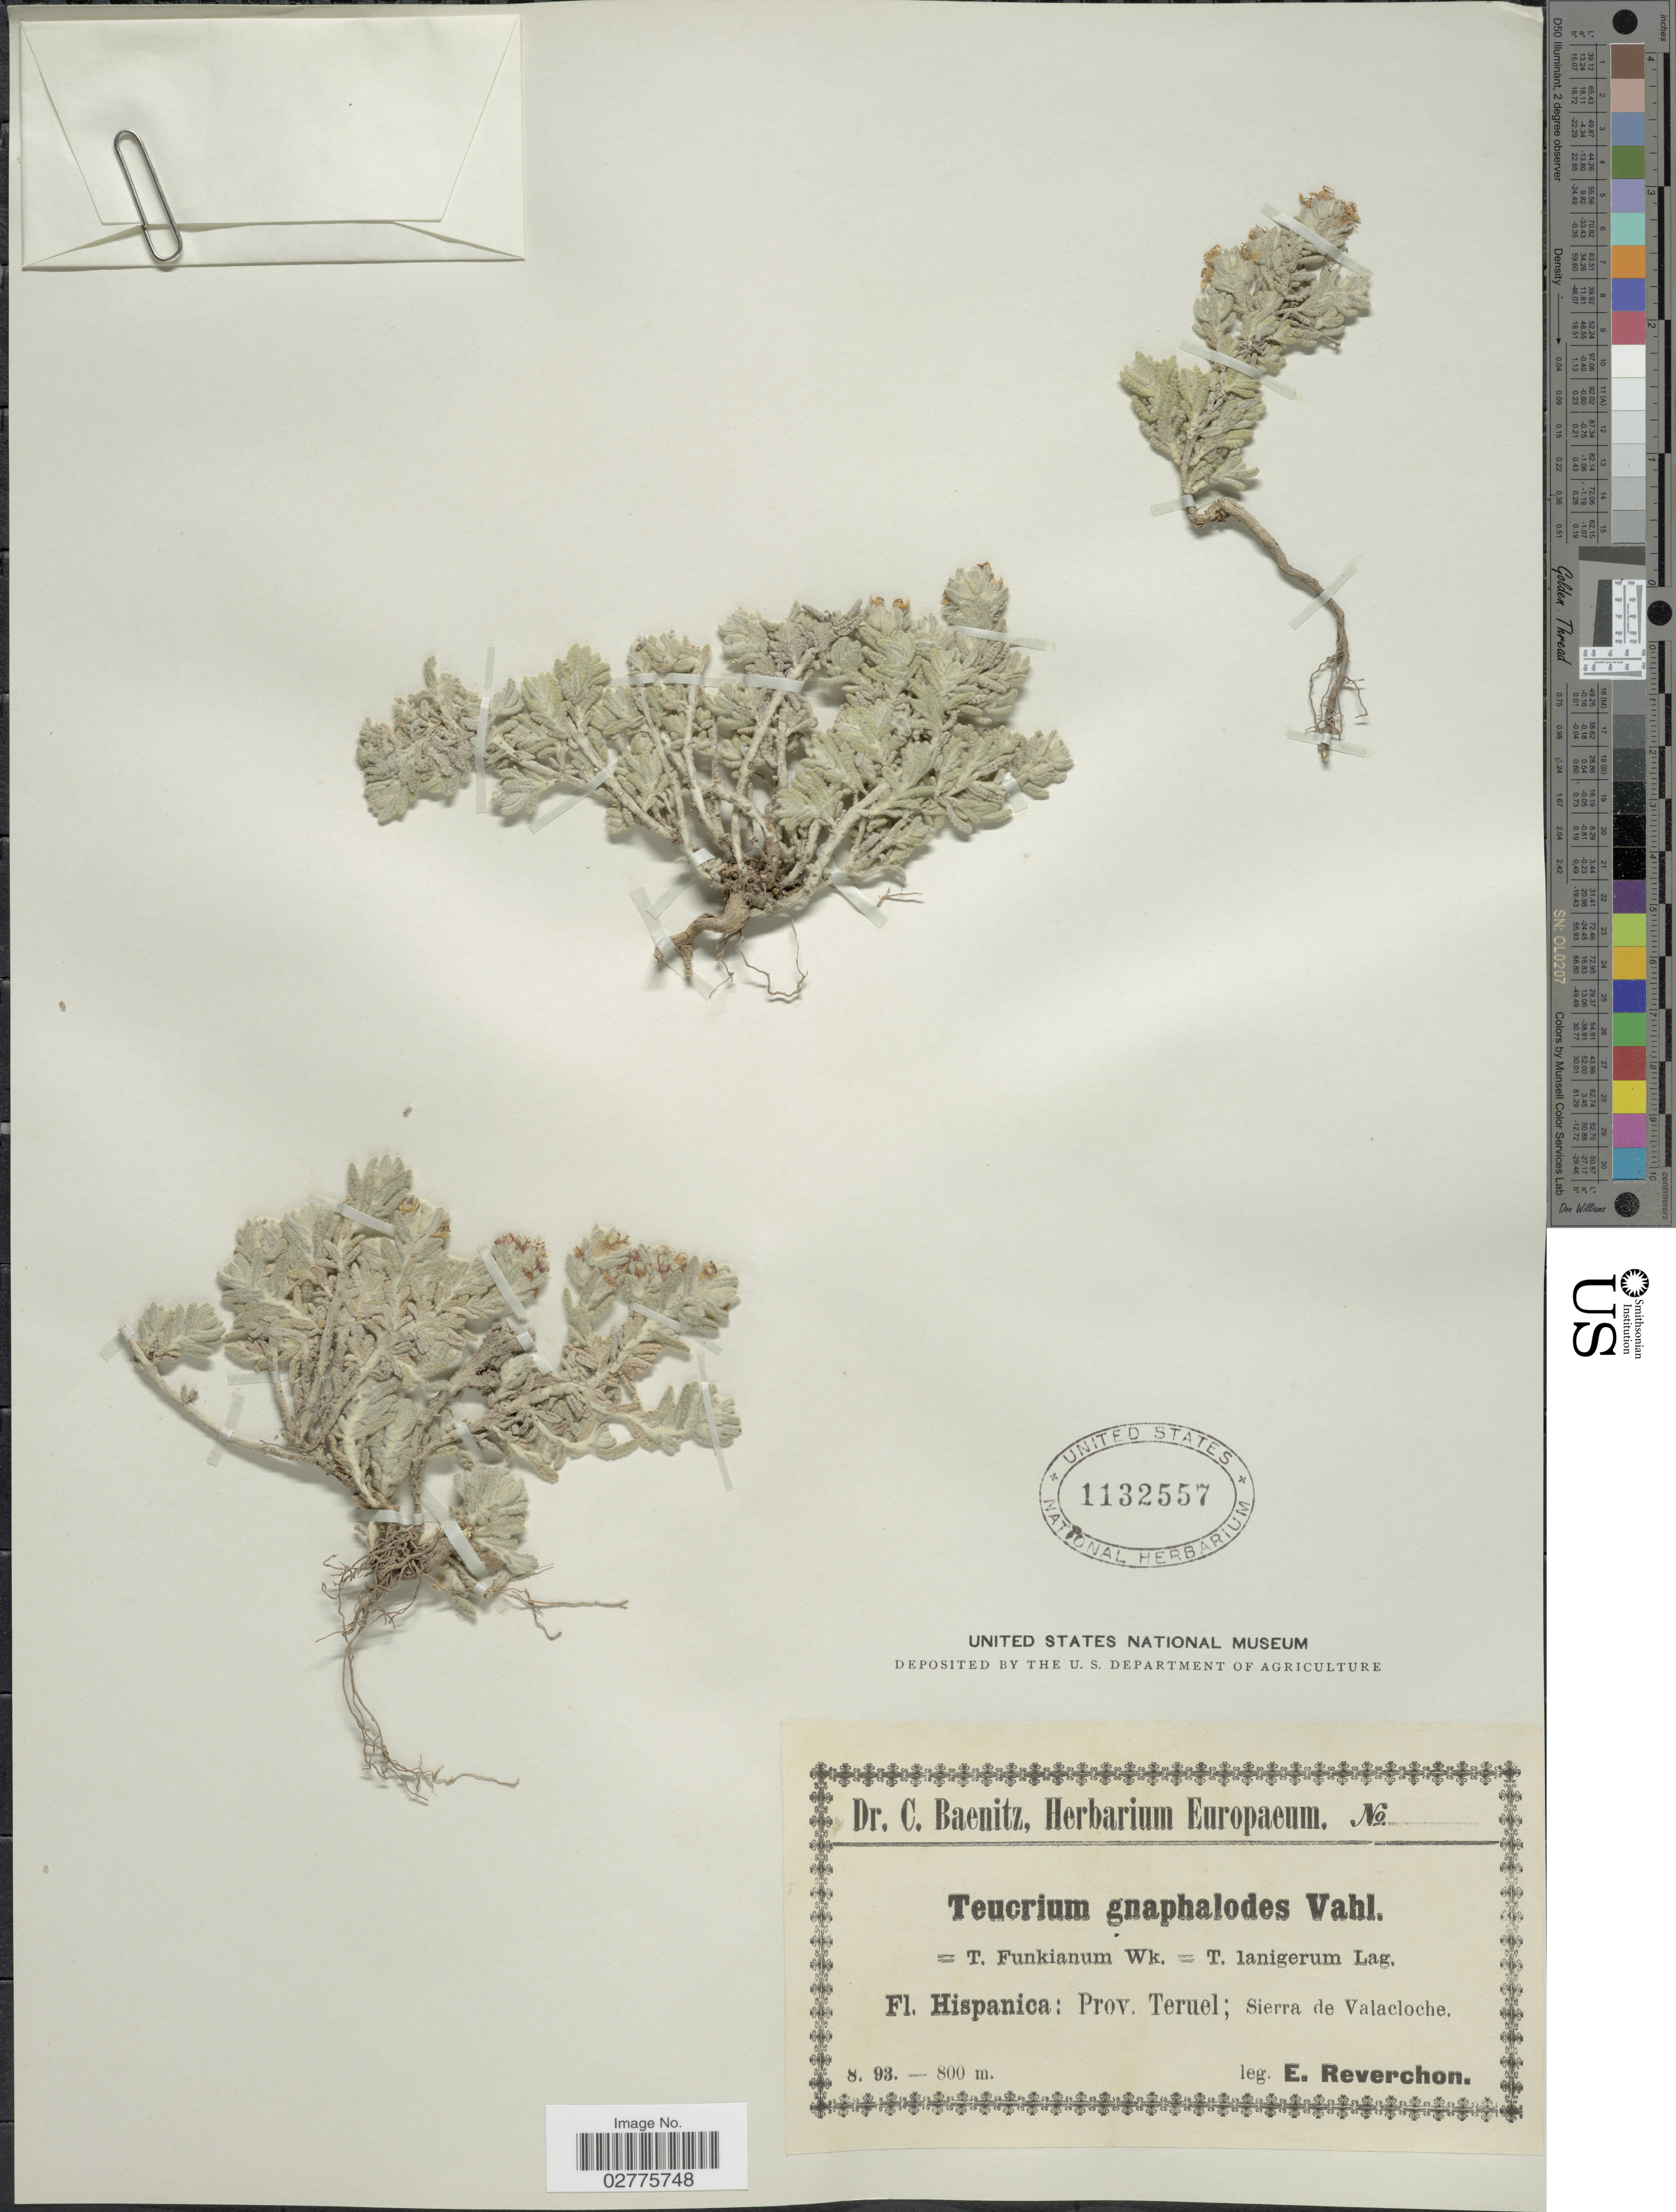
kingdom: Plantae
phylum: Tracheophyta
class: Magnoliopsida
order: Lamiales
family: Lamiaceae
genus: Teucrium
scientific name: Teucrium gnaphalodes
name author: L'Hér.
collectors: E. Reverchon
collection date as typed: Transcribed d/m/y: /8/93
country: Spain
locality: Hispanica: Prov. Teruel ; Sierra de Valacloche.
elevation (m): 800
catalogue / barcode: US 1132557